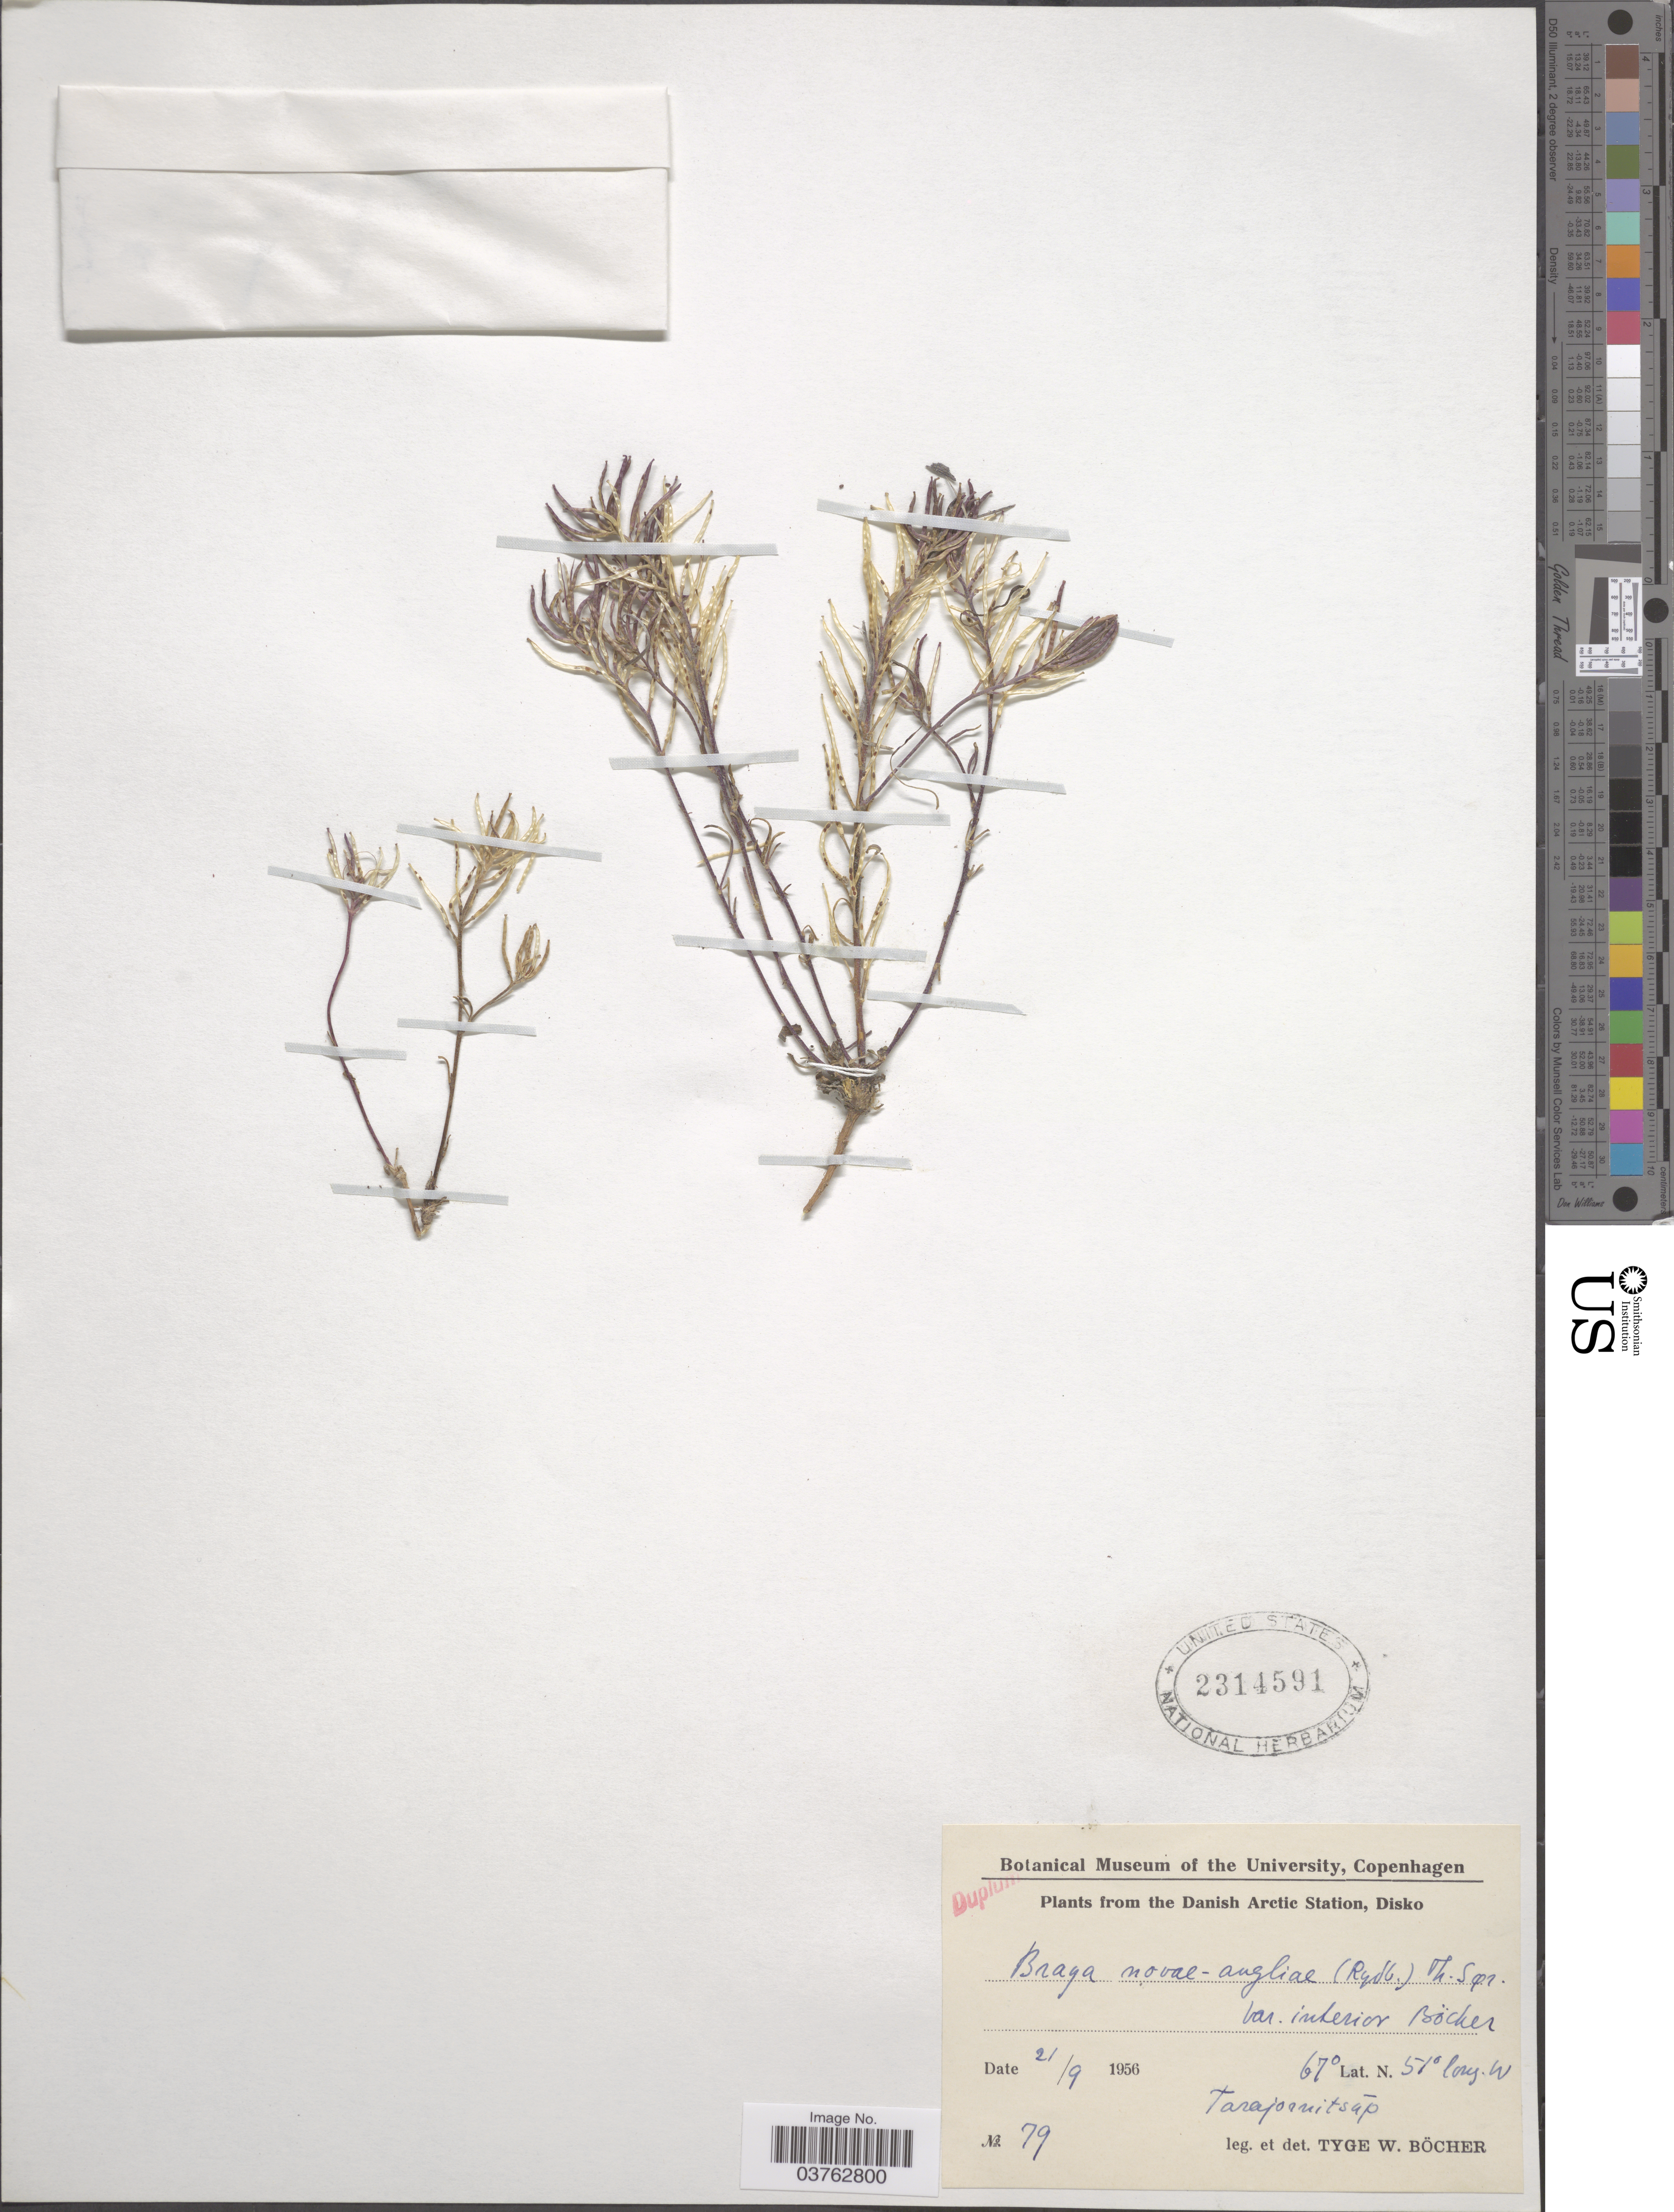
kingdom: Plantae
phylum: Tracheophyta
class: Magnoliopsida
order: Brassicales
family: Brassicaceae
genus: Braya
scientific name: Braya novae-angliae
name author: (Rydb.) T.J. Sørensen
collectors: T. Böcher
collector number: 79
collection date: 1956-09-21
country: Greenland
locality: The Danish Arctic Station, Disko. Tarajornitsap [interpreted].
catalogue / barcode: US 2314591